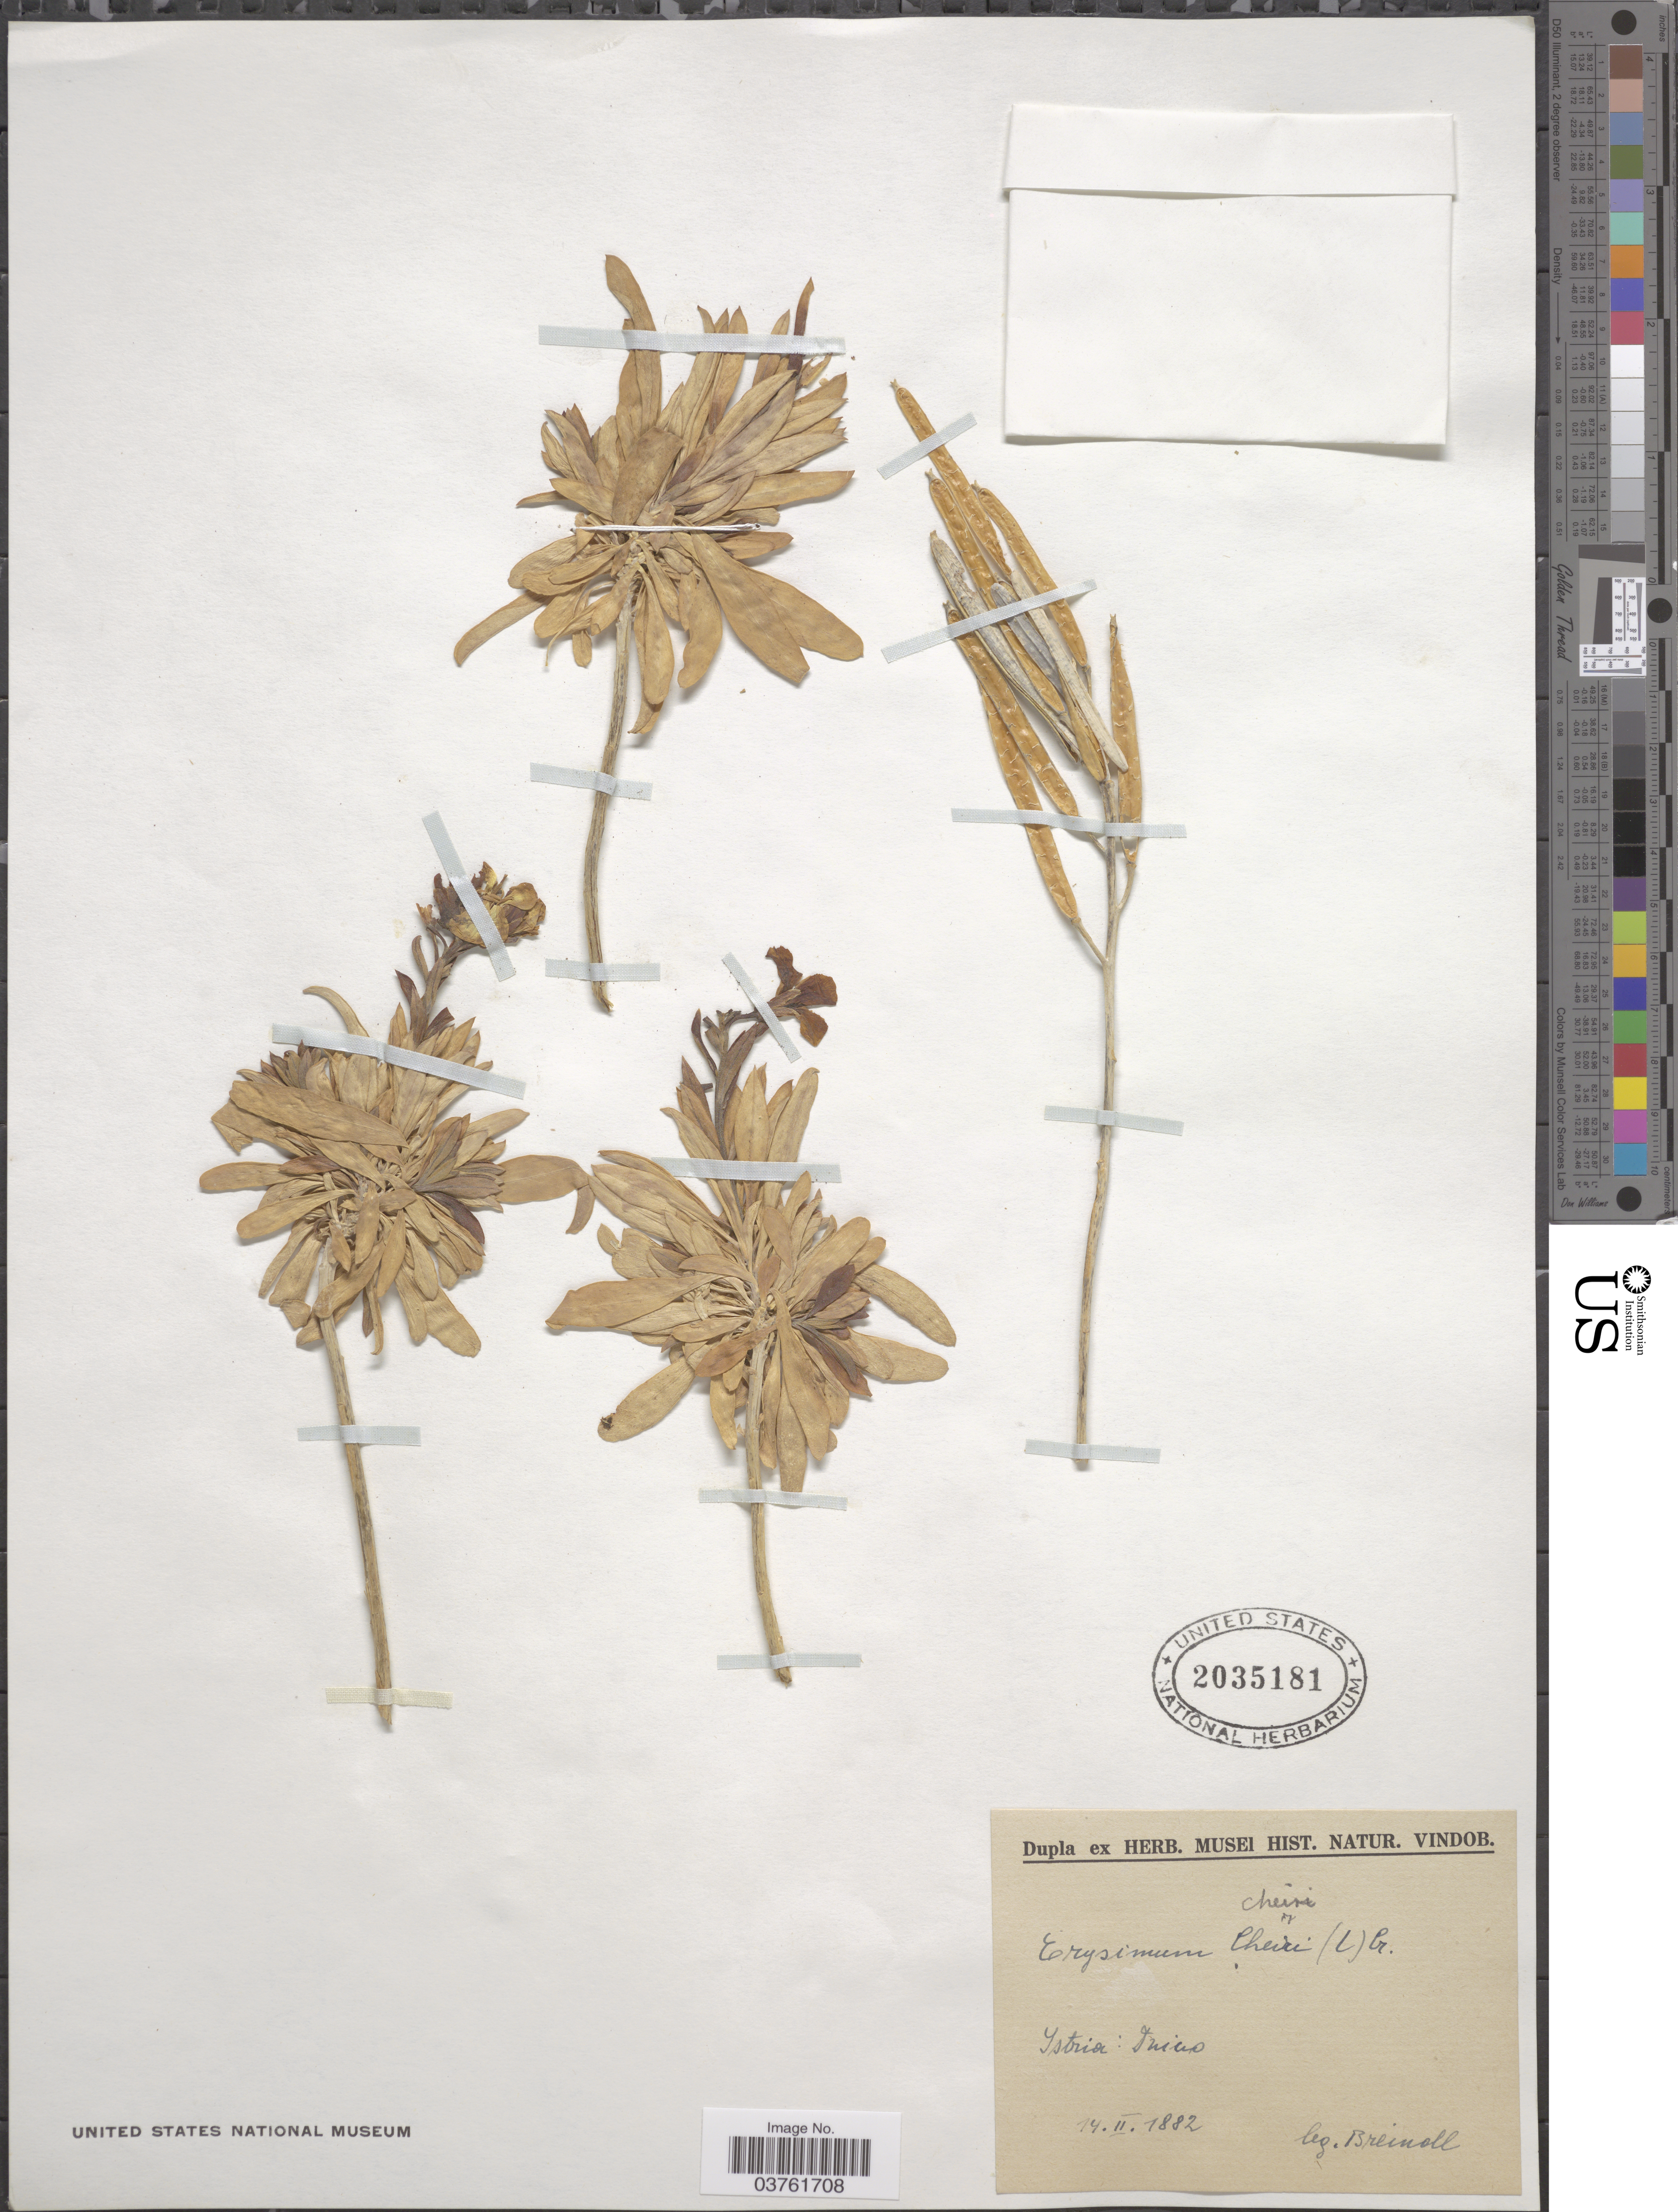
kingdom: Plantae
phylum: Tracheophyta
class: Magnoliopsida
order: Brassicales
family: Brassicaceae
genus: Cheiranthus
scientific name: Cheiranthus x cheiri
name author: L.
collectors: Breindl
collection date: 1882-02-14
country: Croatia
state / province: Istria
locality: Iniao. [interpreted]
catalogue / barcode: US 2035181